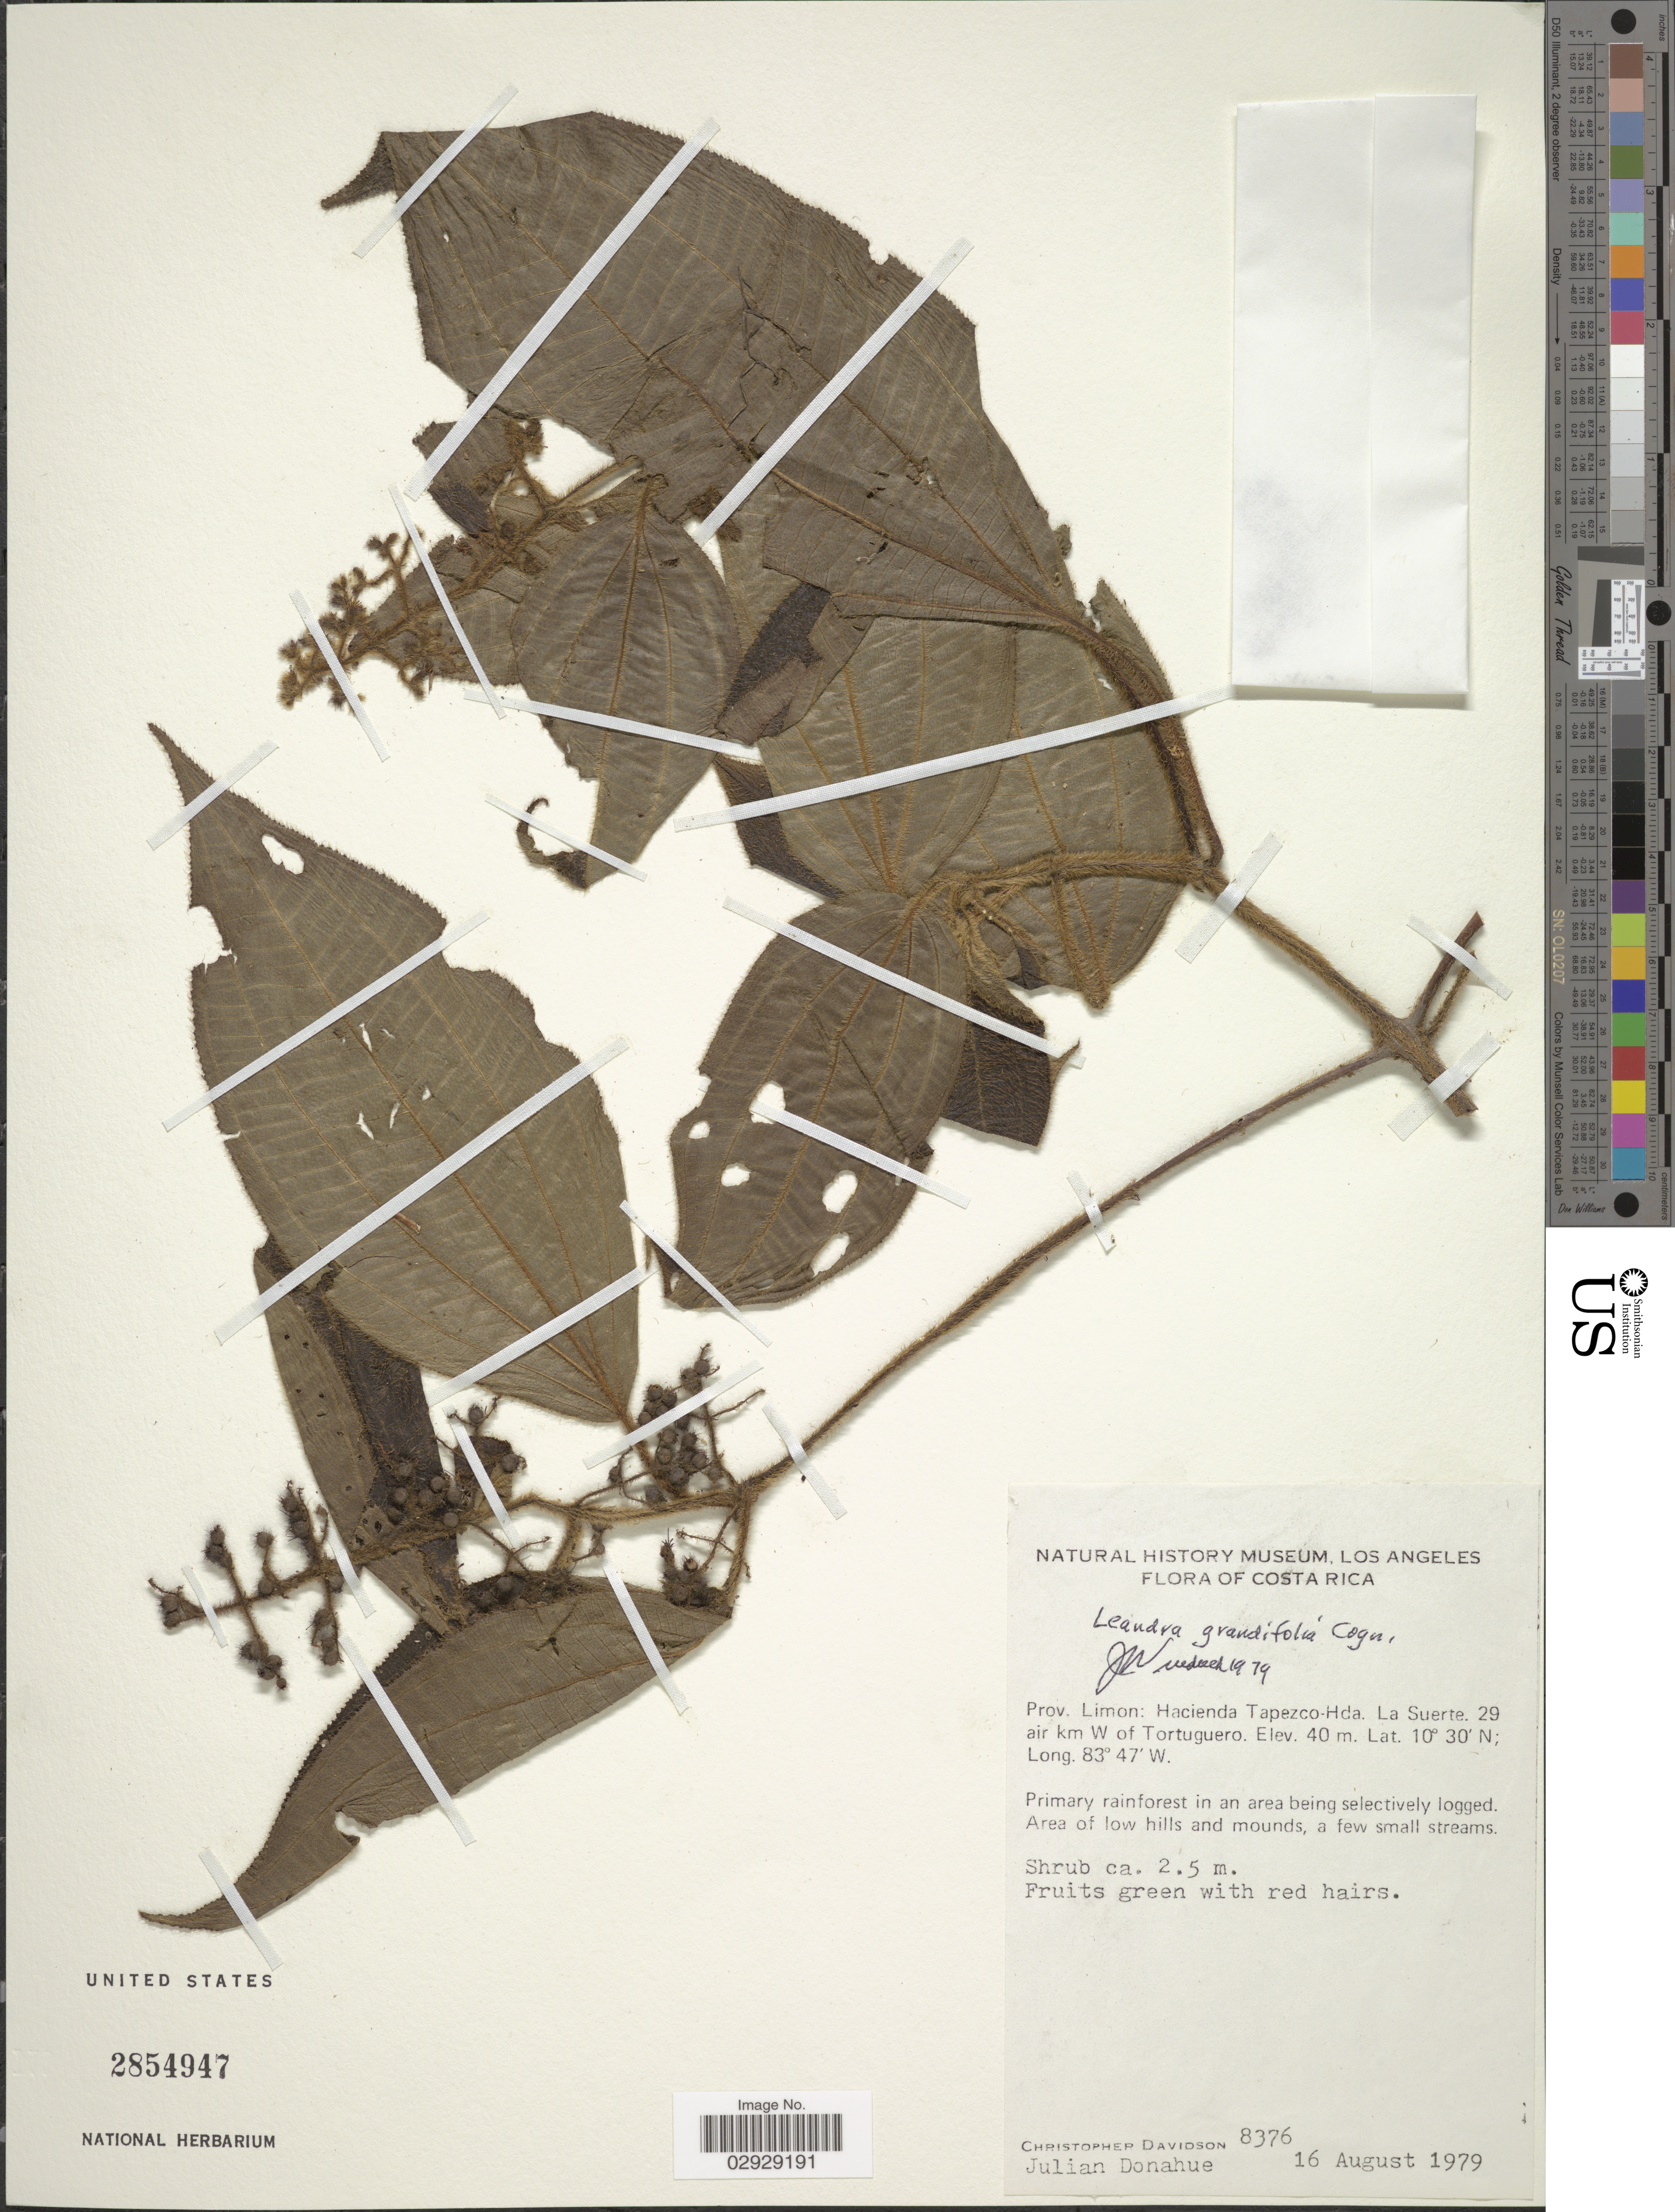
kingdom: Plantae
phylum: Tracheophyta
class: Magnoliopsida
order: Myrtales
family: Melastomataceae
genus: Leandra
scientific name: Leandra grandifolia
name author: Cogn.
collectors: C. Davidson & J. Donahue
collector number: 8376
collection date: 1979-08-16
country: Costa Rica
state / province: Limón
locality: Hacienda Tapezco-Hda. La Suerte. 29 air km W of Tortuguero.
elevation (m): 40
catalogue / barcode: US 2854947